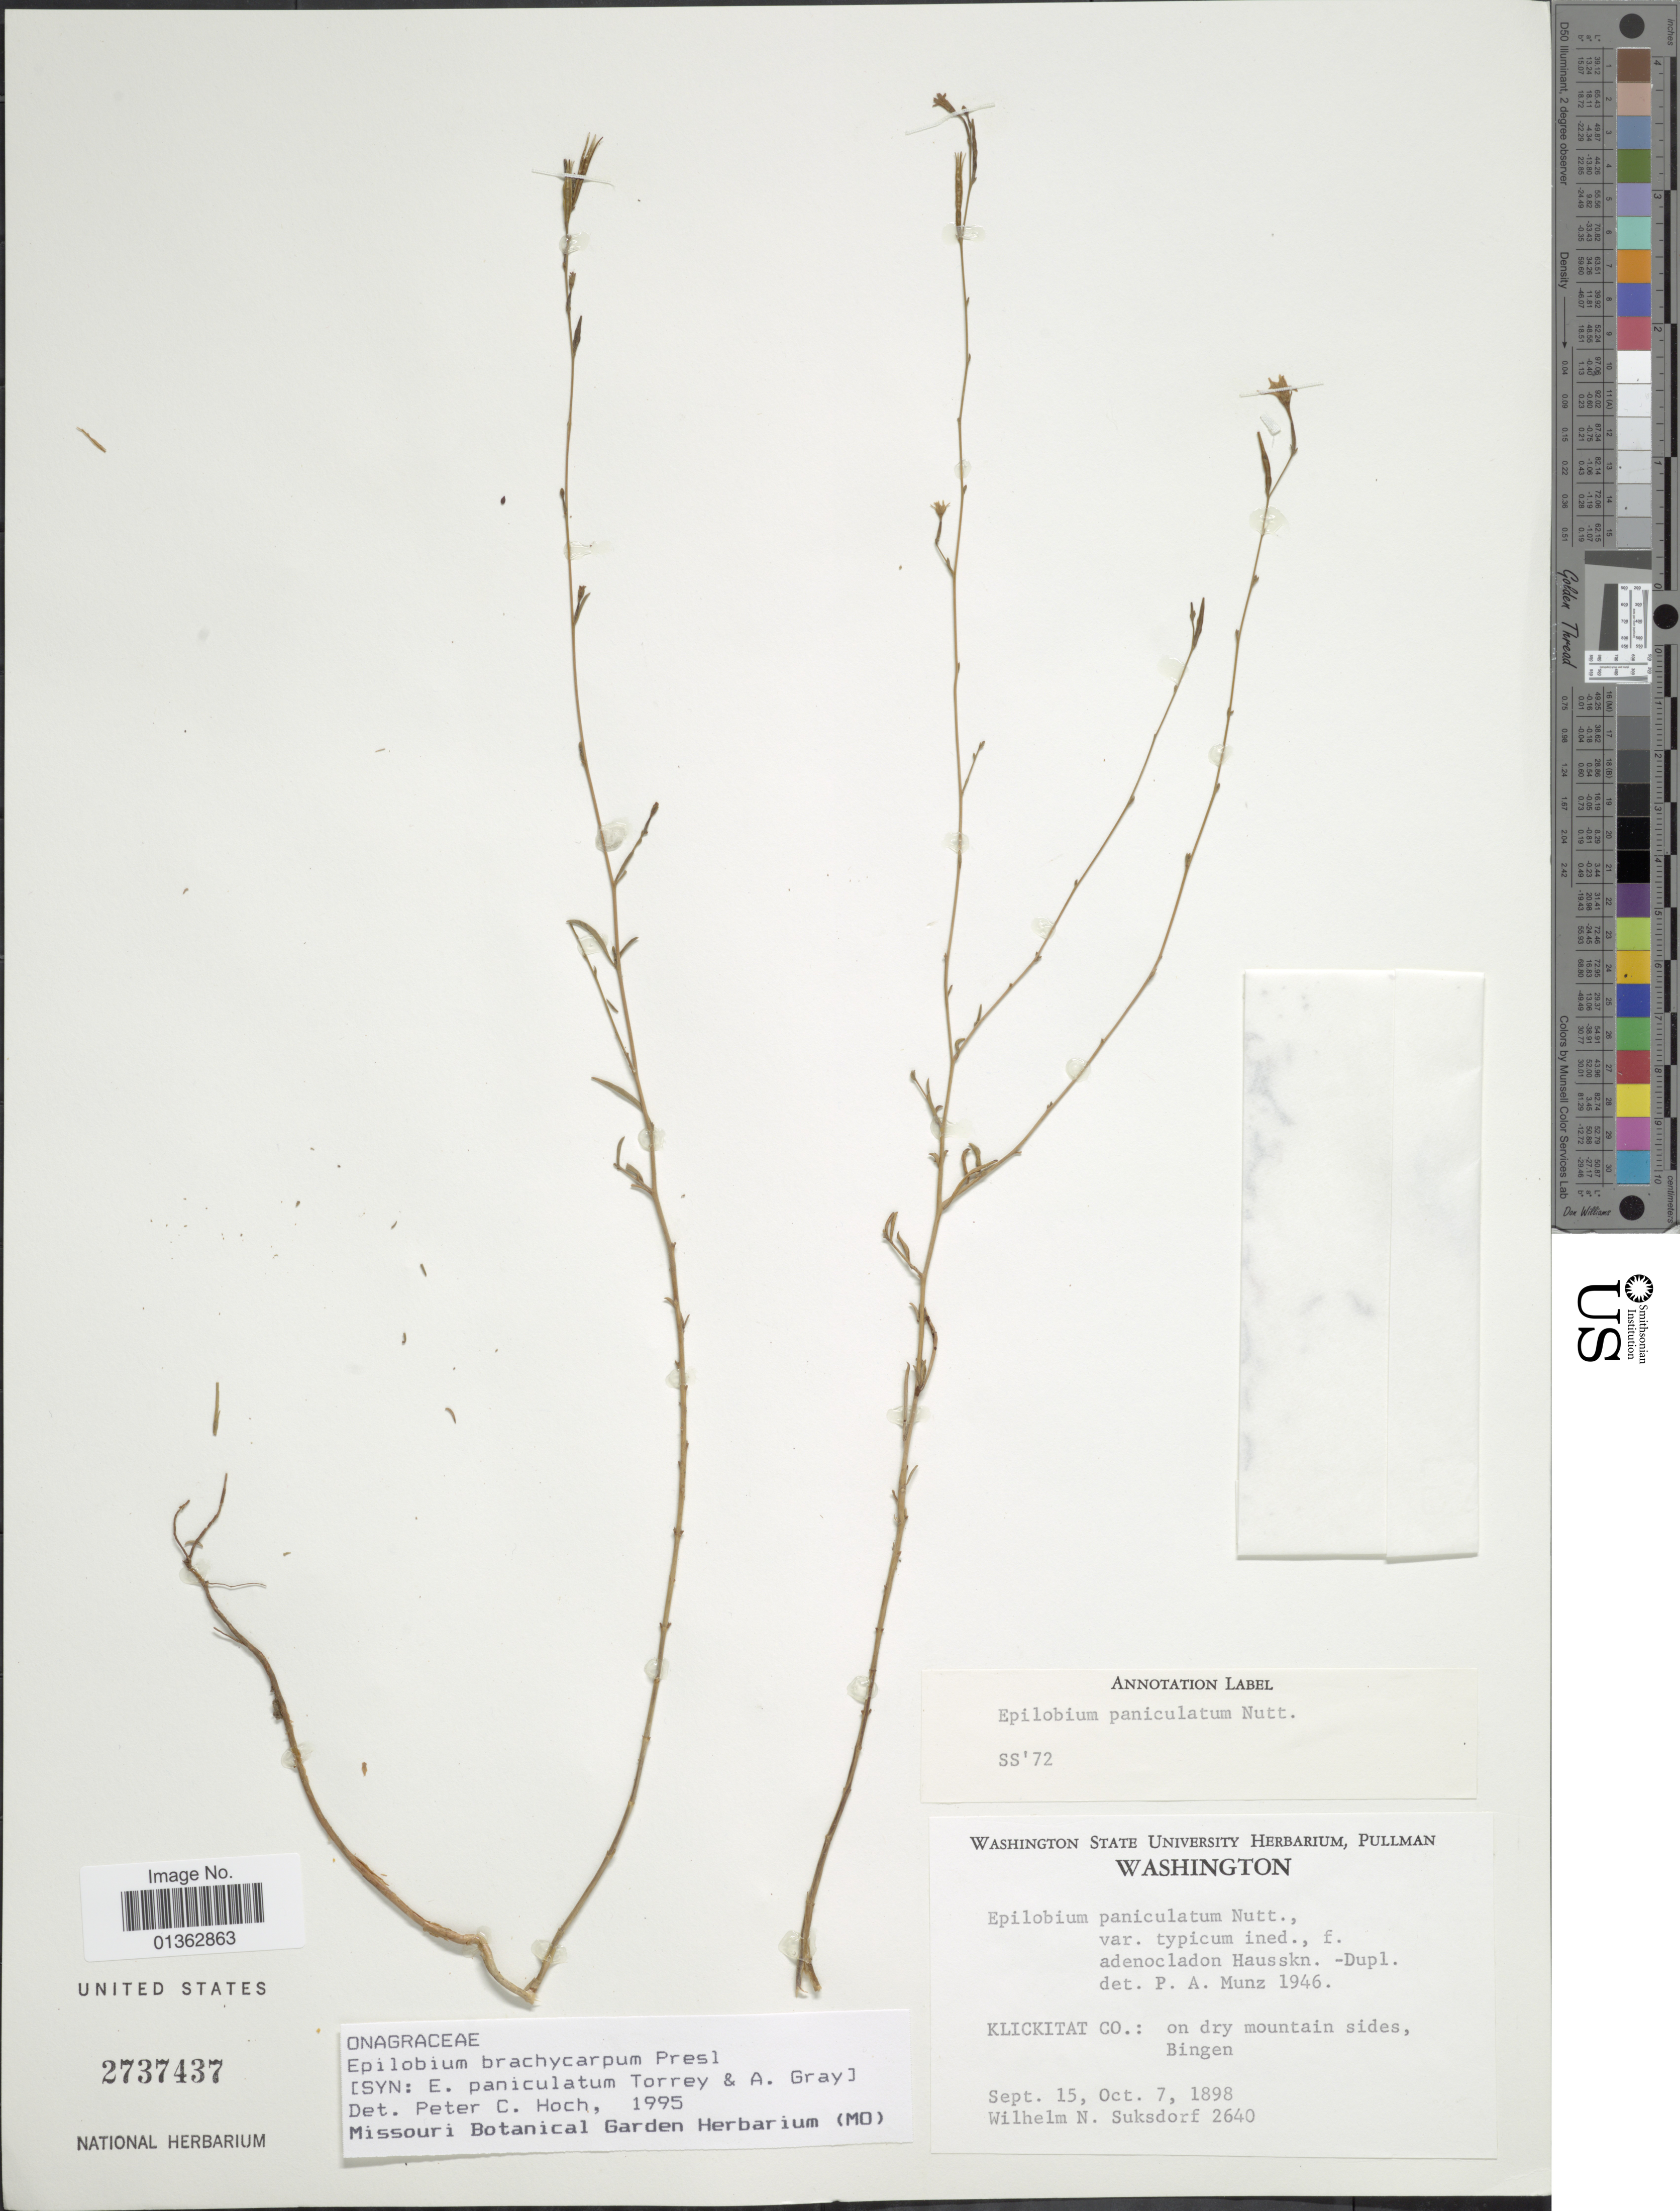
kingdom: Plantae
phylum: Tracheophyta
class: Magnoliopsida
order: Myrtales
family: Onagraceae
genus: Epilobium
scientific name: Epilobium brachycarpum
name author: C. Presl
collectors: W. N. Suksdorf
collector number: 2640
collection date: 1898-09-15/1898-10-07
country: United States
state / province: Washington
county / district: Klickitat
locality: Klickitat Co.: on dry mountain sides, Bingen.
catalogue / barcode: US 2737437